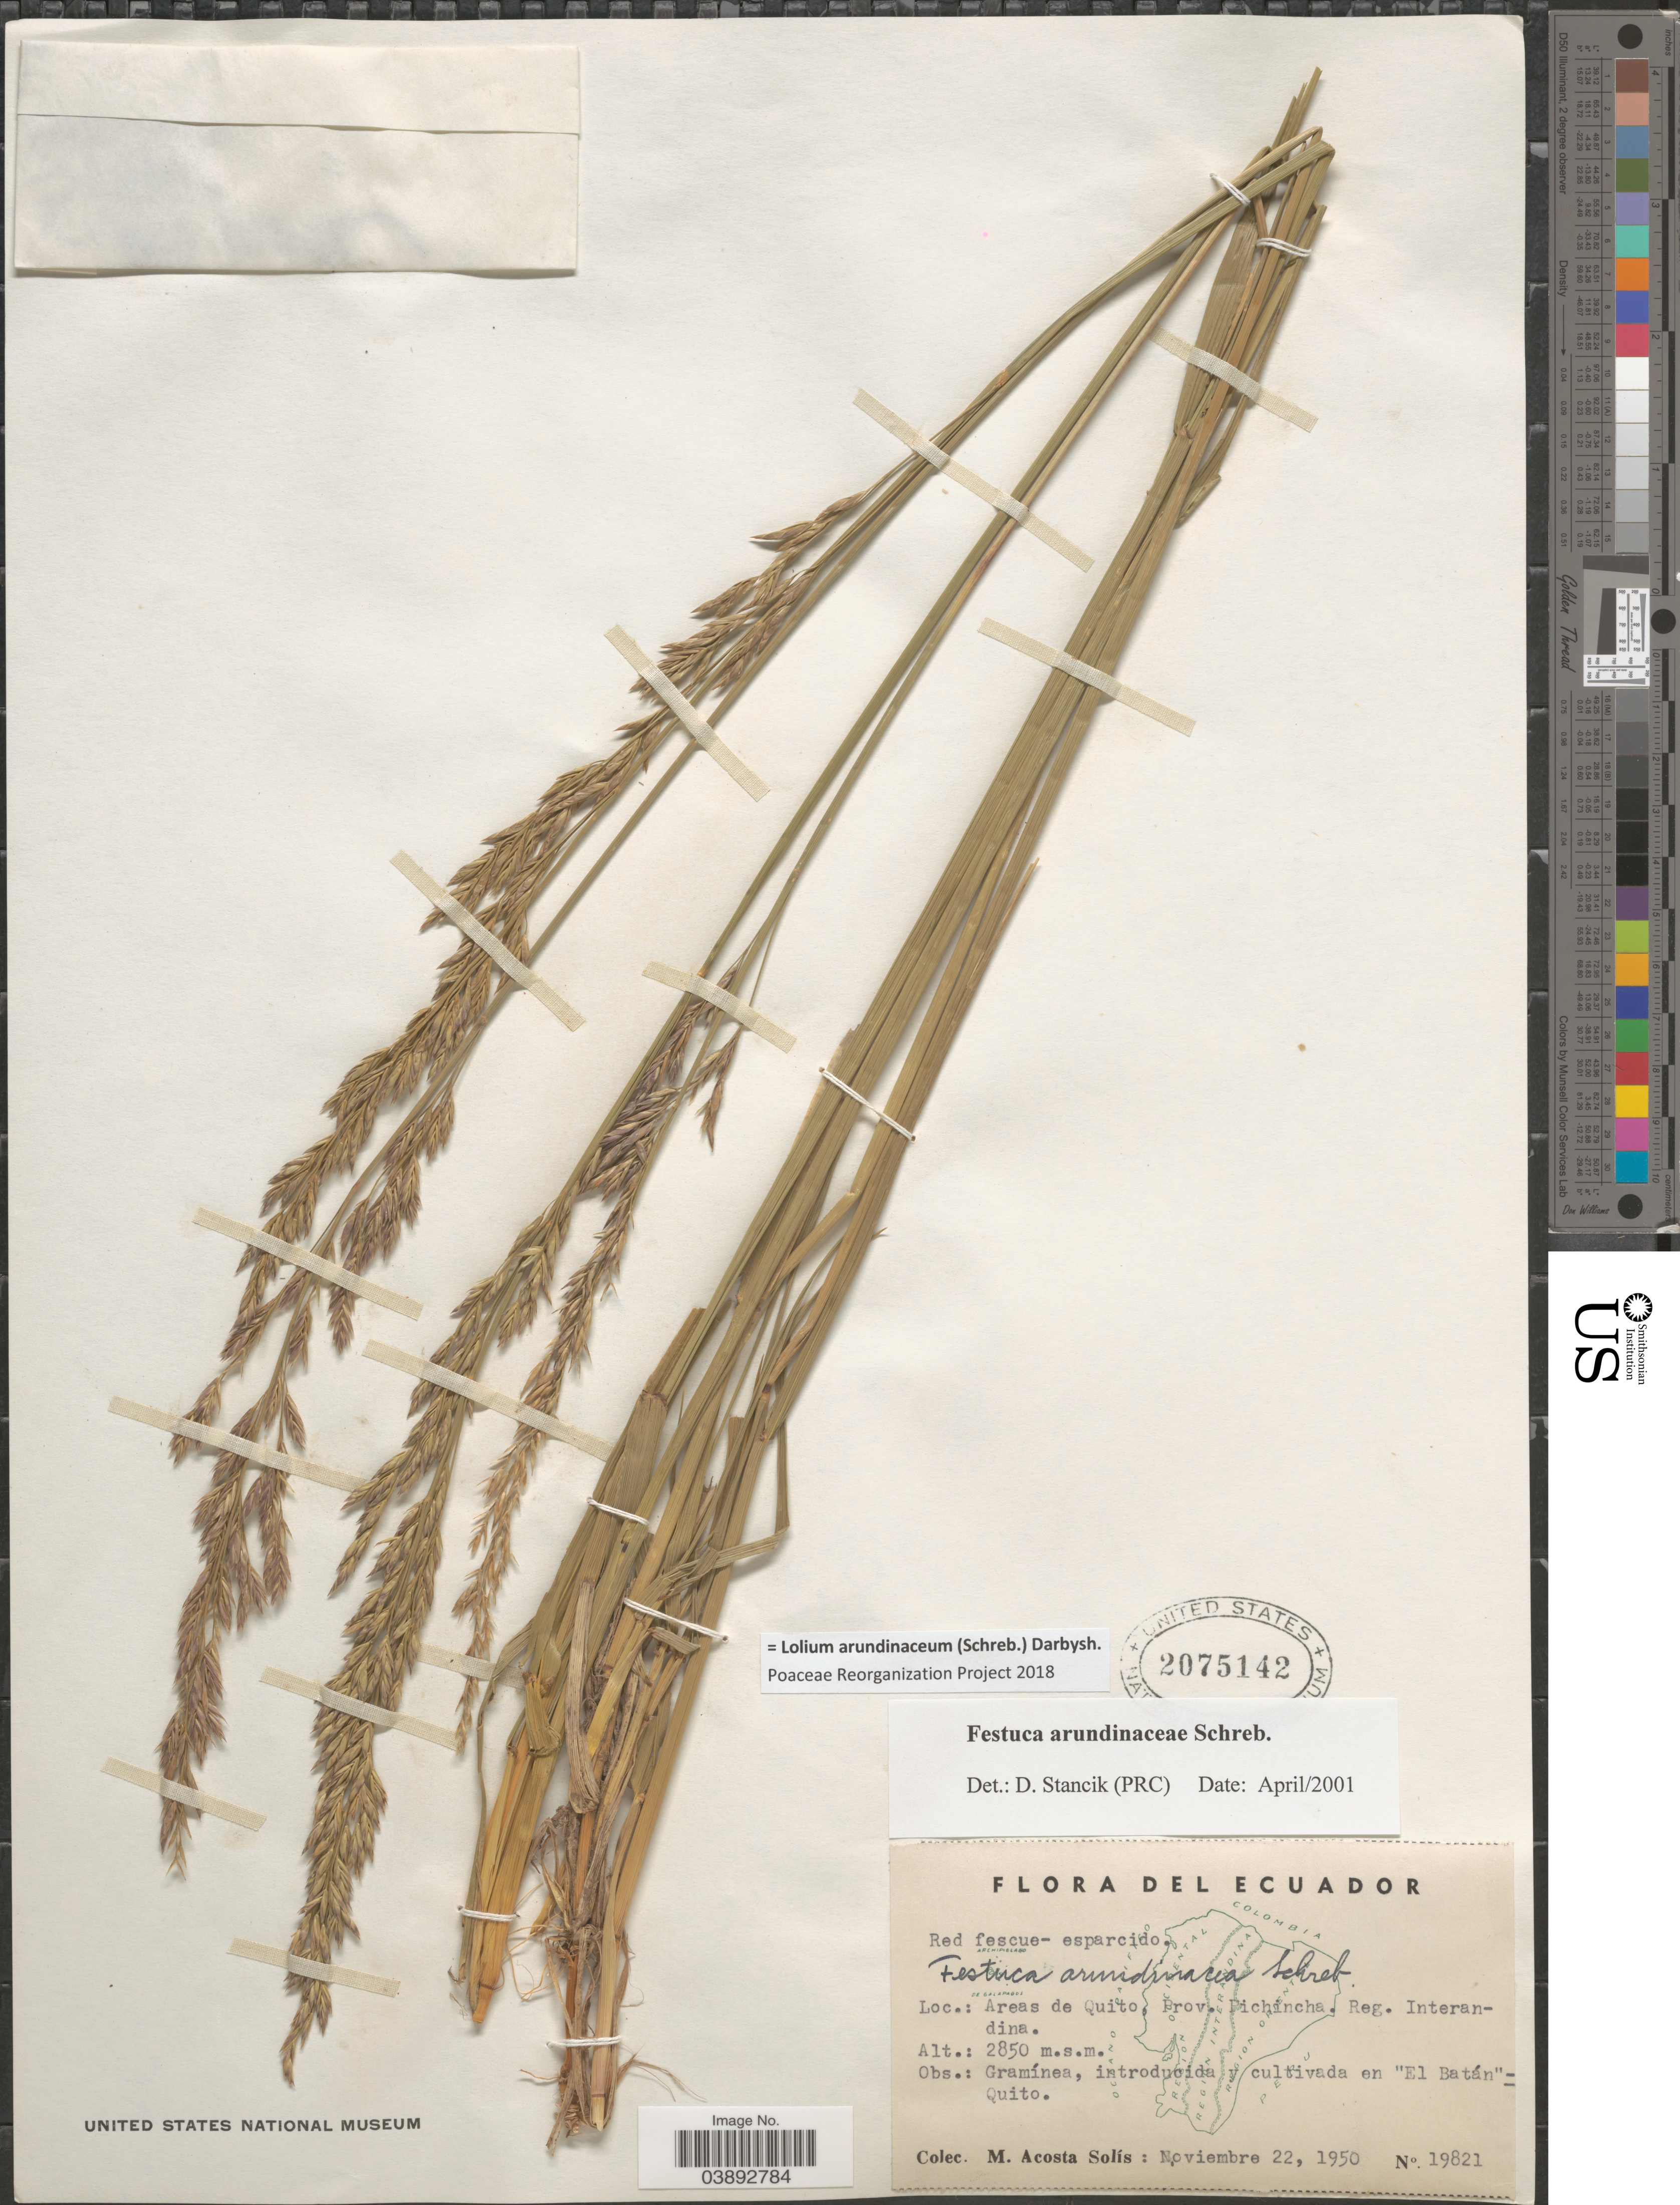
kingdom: Plantae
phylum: Tracheophyta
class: Liliopsida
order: Poales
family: Poaceae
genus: Lolium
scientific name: Lolium arundinaceum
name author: (Schreb.) Darbysh.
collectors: M. Acosta Solis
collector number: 19821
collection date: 1950-11-22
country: Ecuador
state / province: Pichincha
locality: Areas de Quito, Reg. Interandina. Cultivada en "El Batán-Quito".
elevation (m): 2850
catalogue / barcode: US 2075142